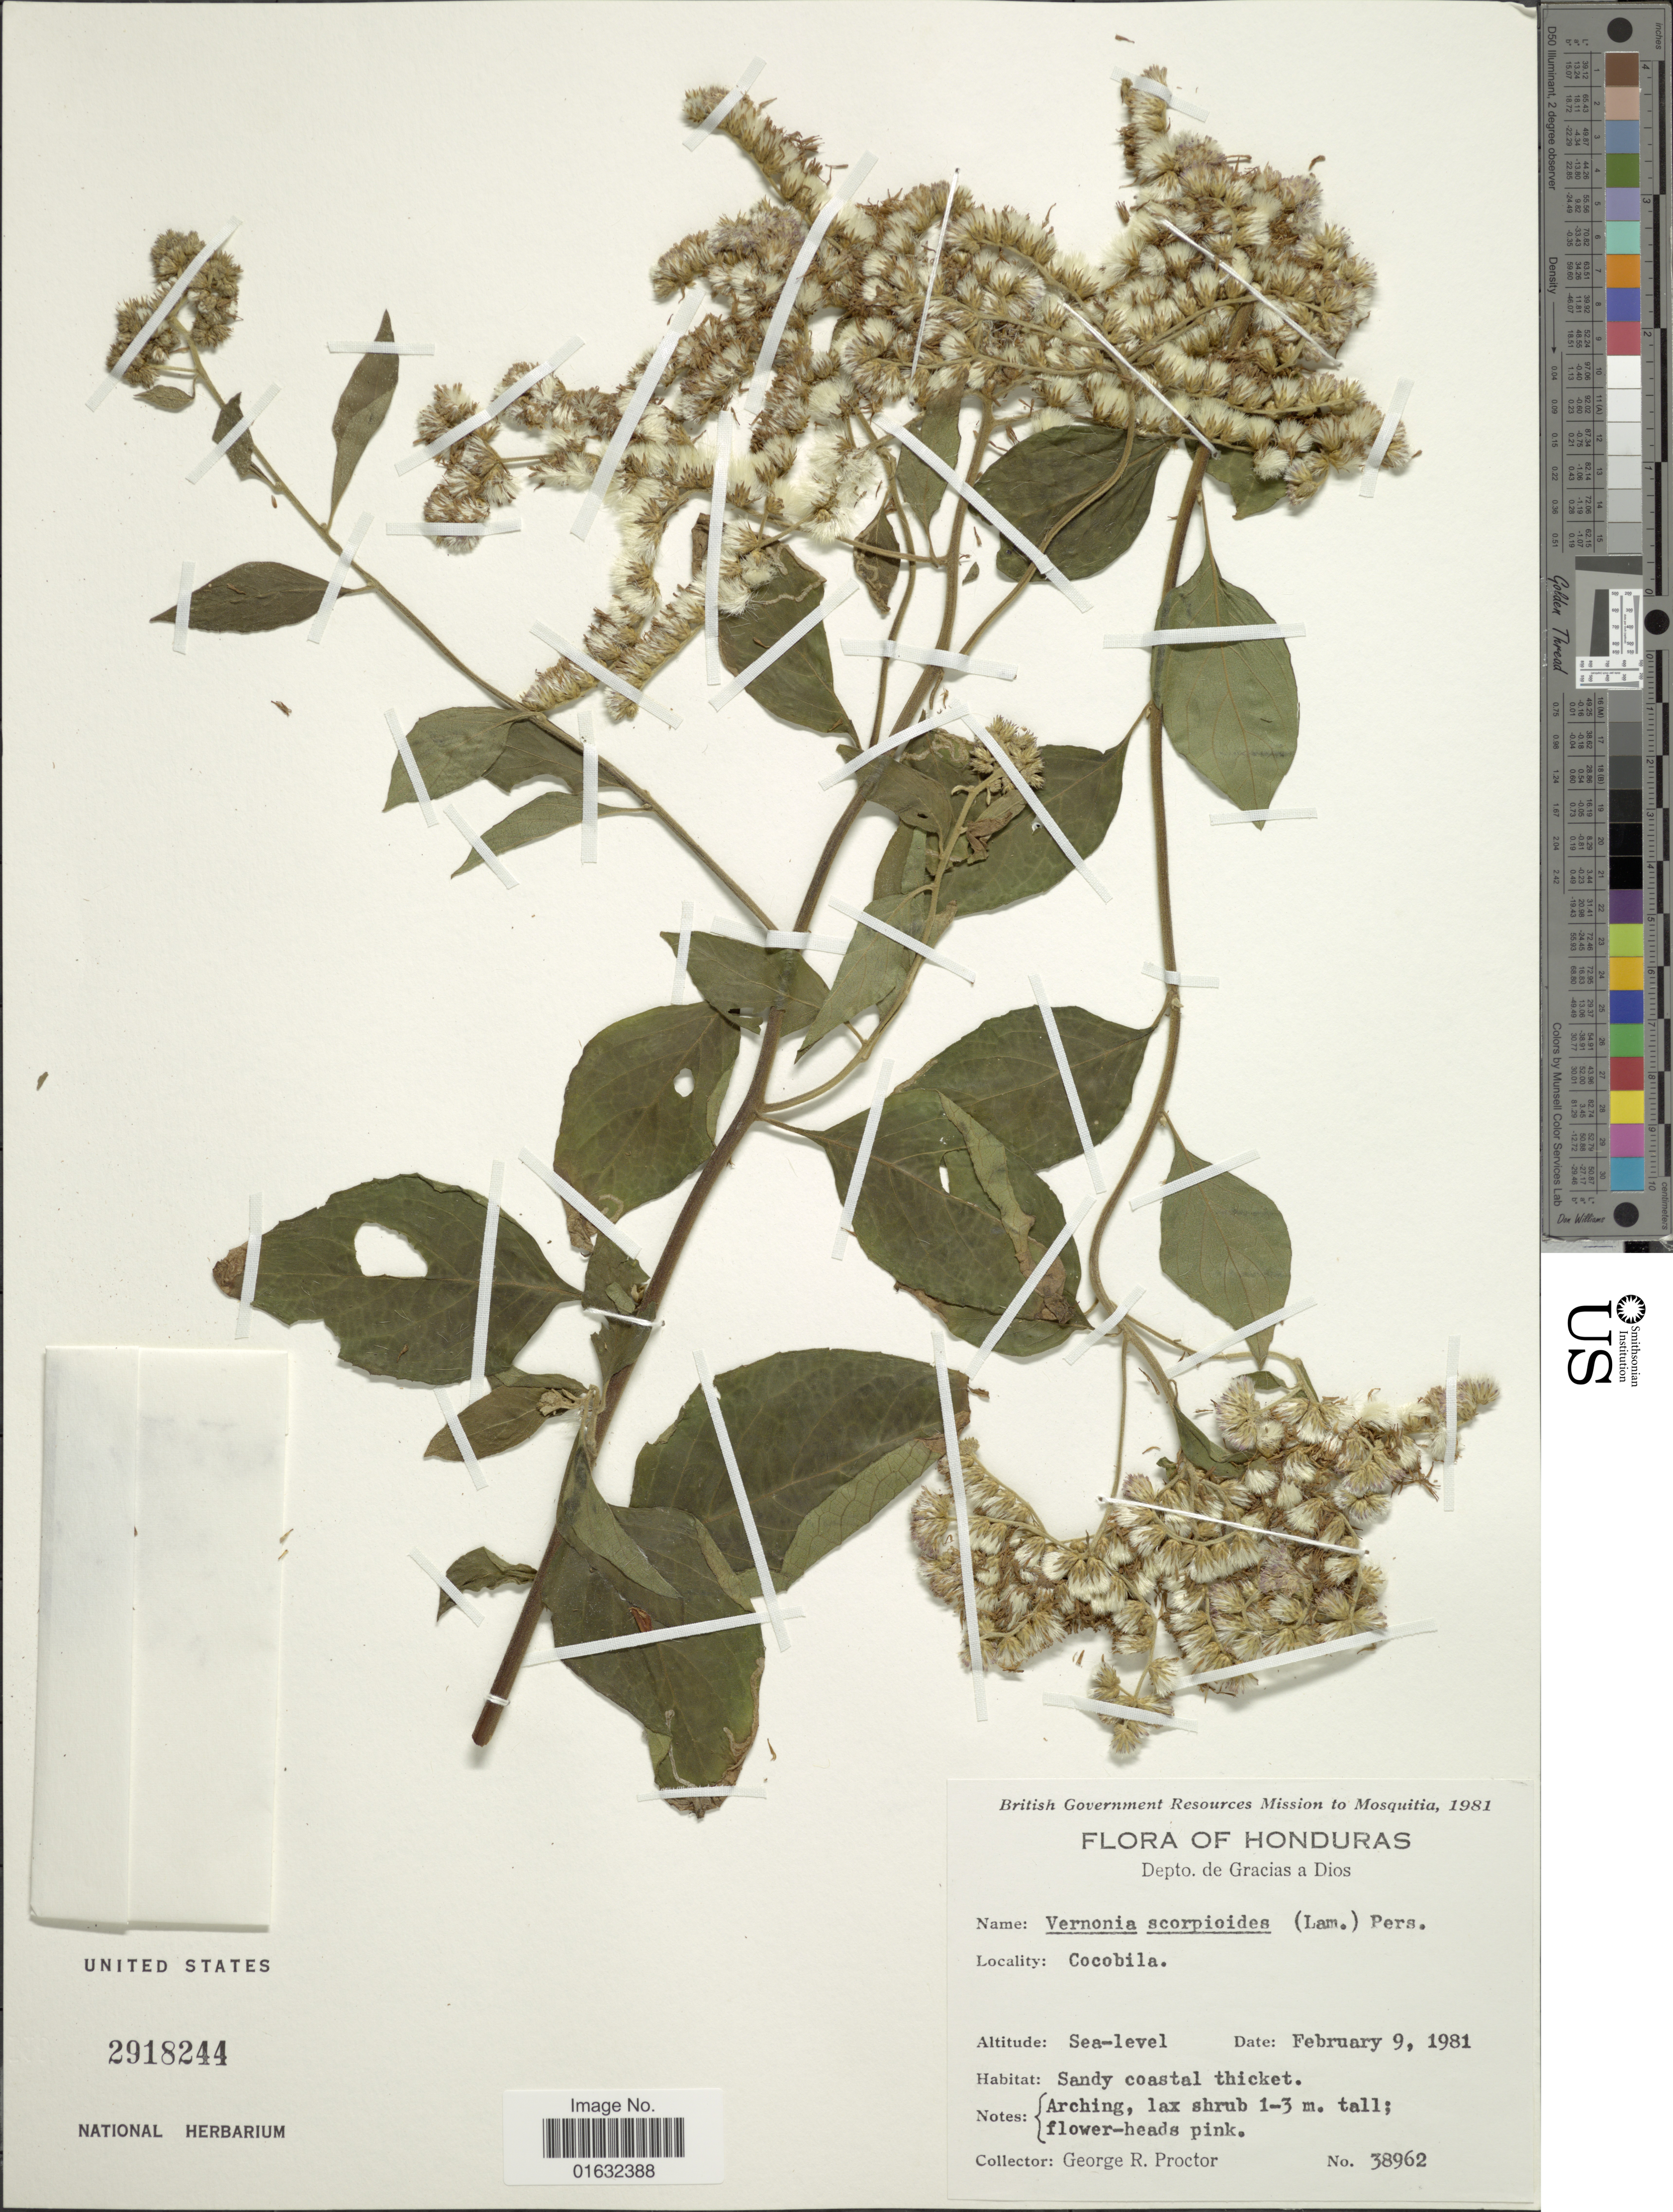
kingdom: Plantae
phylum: Tracheophyta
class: Magnoliopsida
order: Asterales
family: Asteraceae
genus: Cyrtocymura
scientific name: Cyrtocymura scorpioides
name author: (Lam.) H. Rob.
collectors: G. R. Proctor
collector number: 38962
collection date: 1981-02-09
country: Honduras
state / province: Gracias de Dios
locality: Cocobila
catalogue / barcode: US 2918244